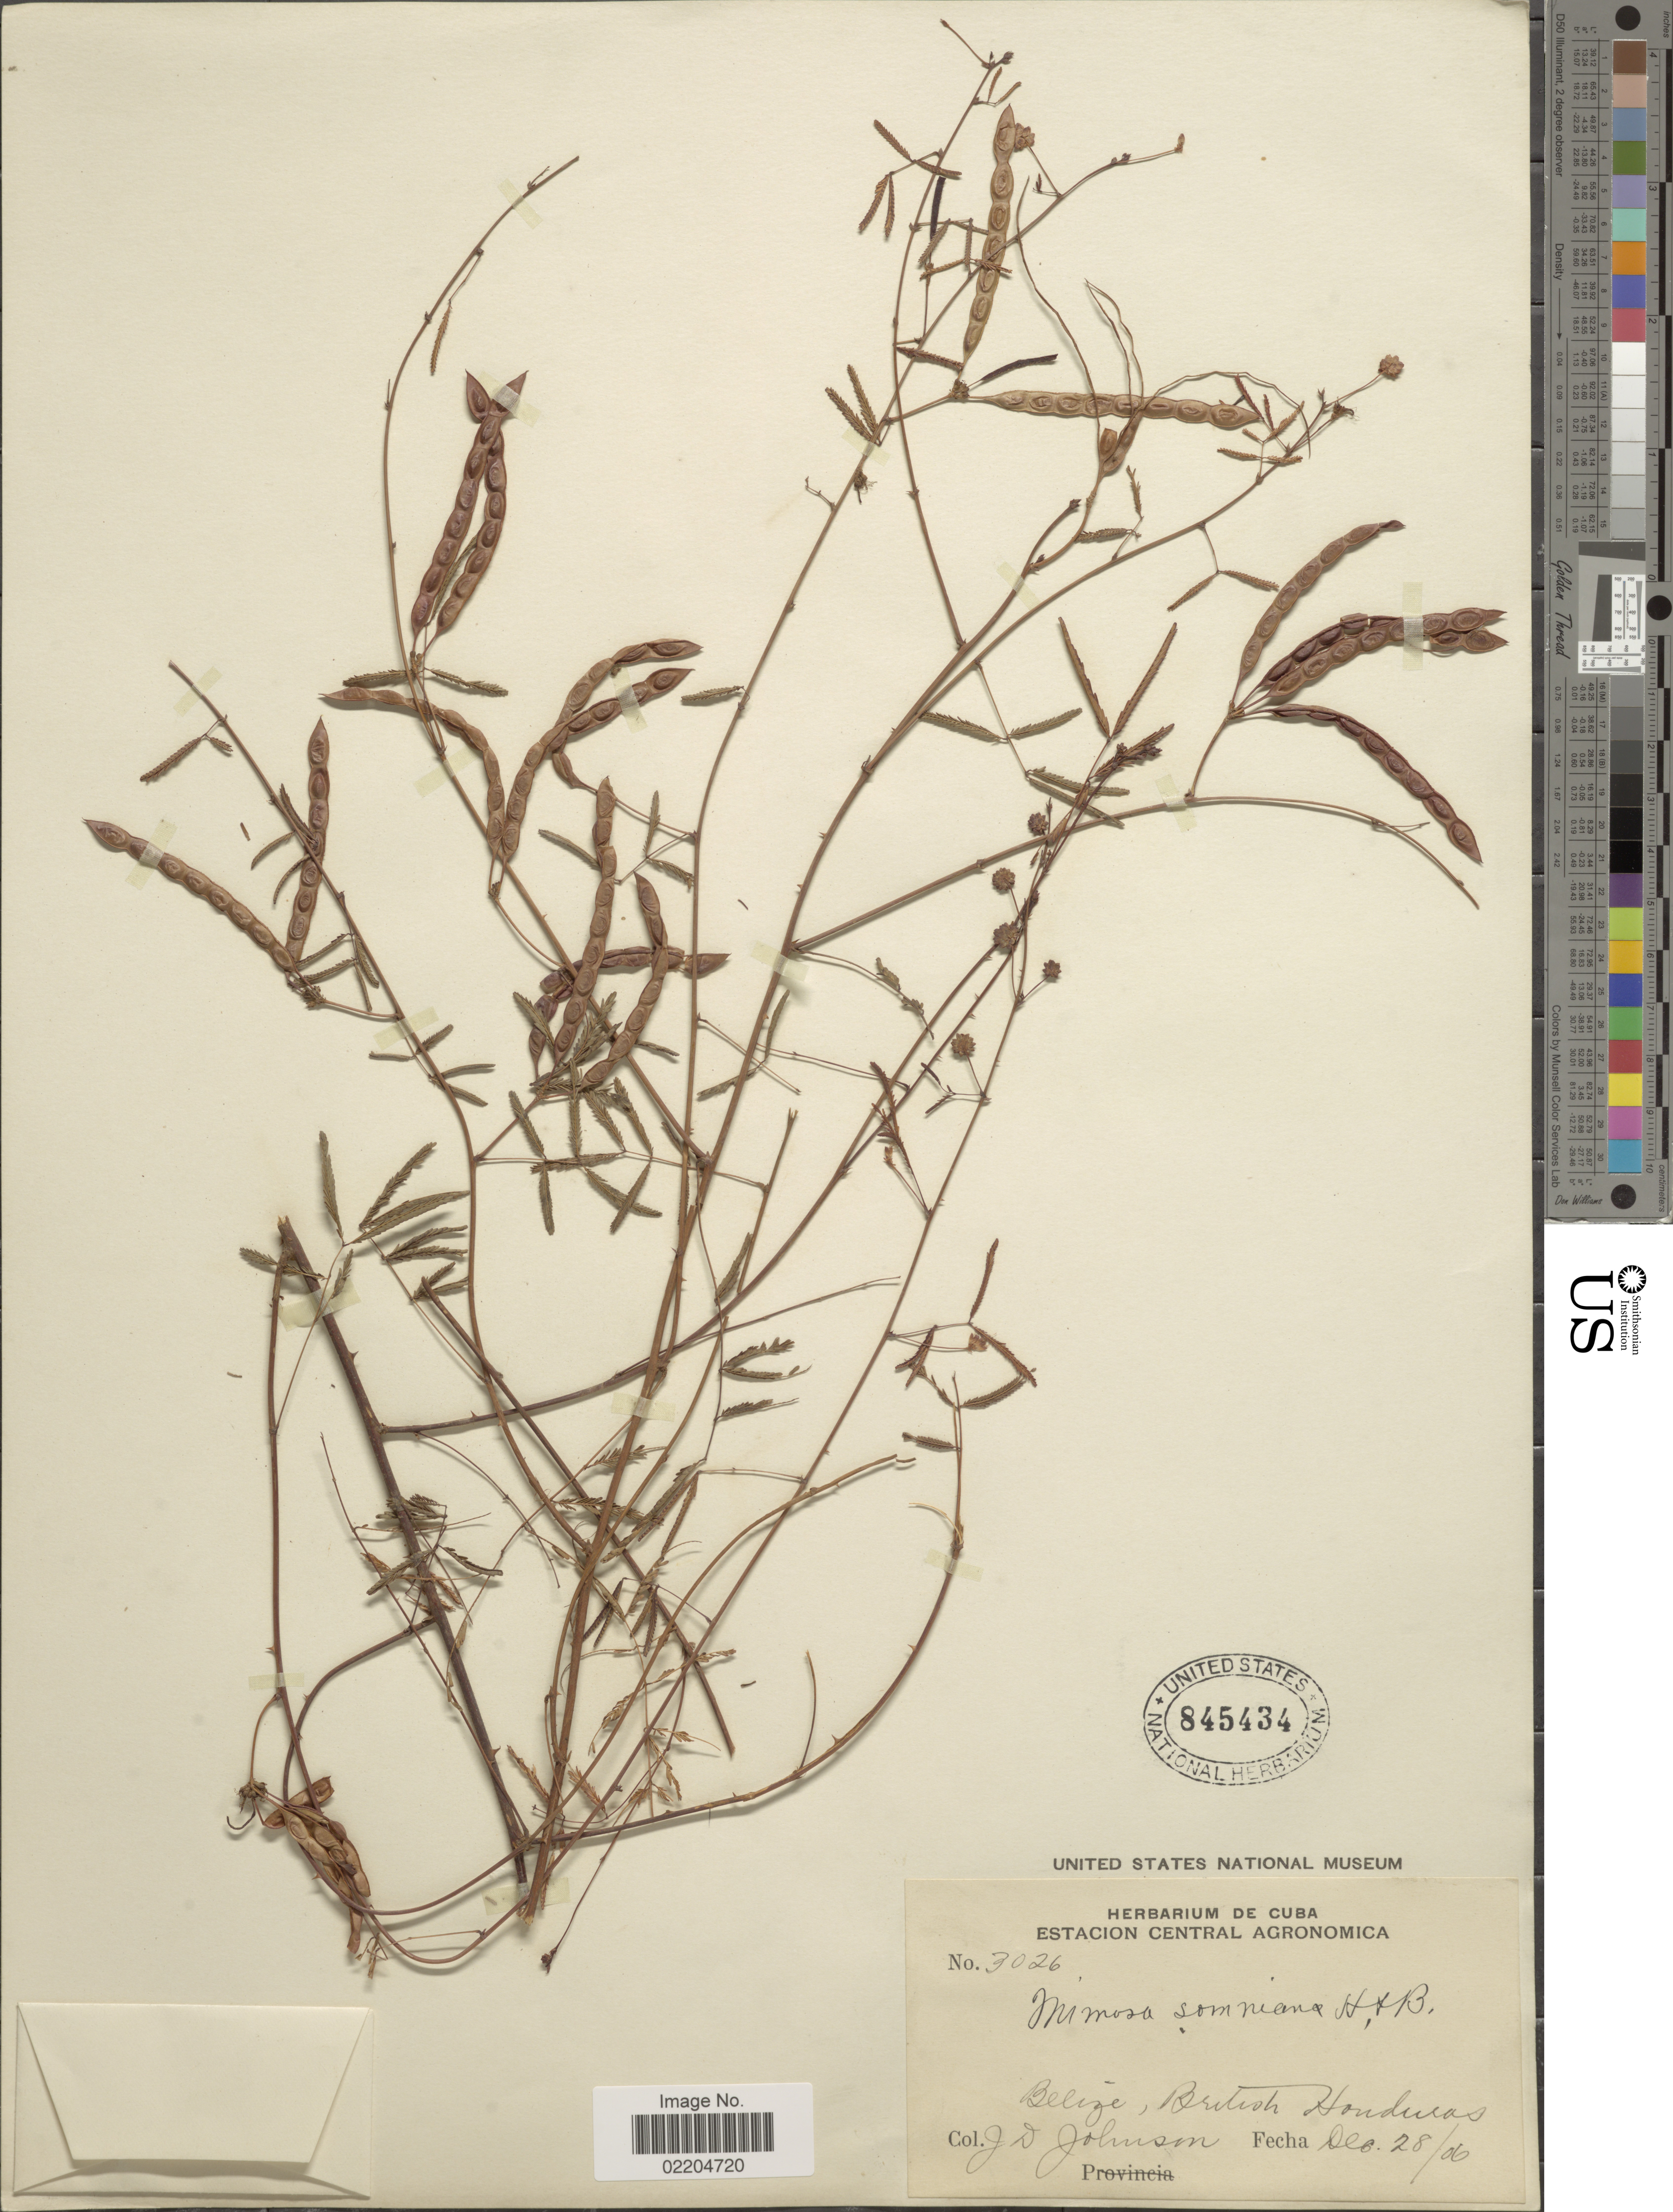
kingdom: Plantae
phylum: Tracheophyta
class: Magnoliopsida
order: Fabales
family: Fabaceae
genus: Mimosa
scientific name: Mimosa somnians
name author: Humb. & Bonpl. ex Willd.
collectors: J. D. Johnson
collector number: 3026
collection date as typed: Transcribed d/m/y: 28/12/06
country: Belize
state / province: Belize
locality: Belize, British Honduras.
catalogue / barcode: US 845434